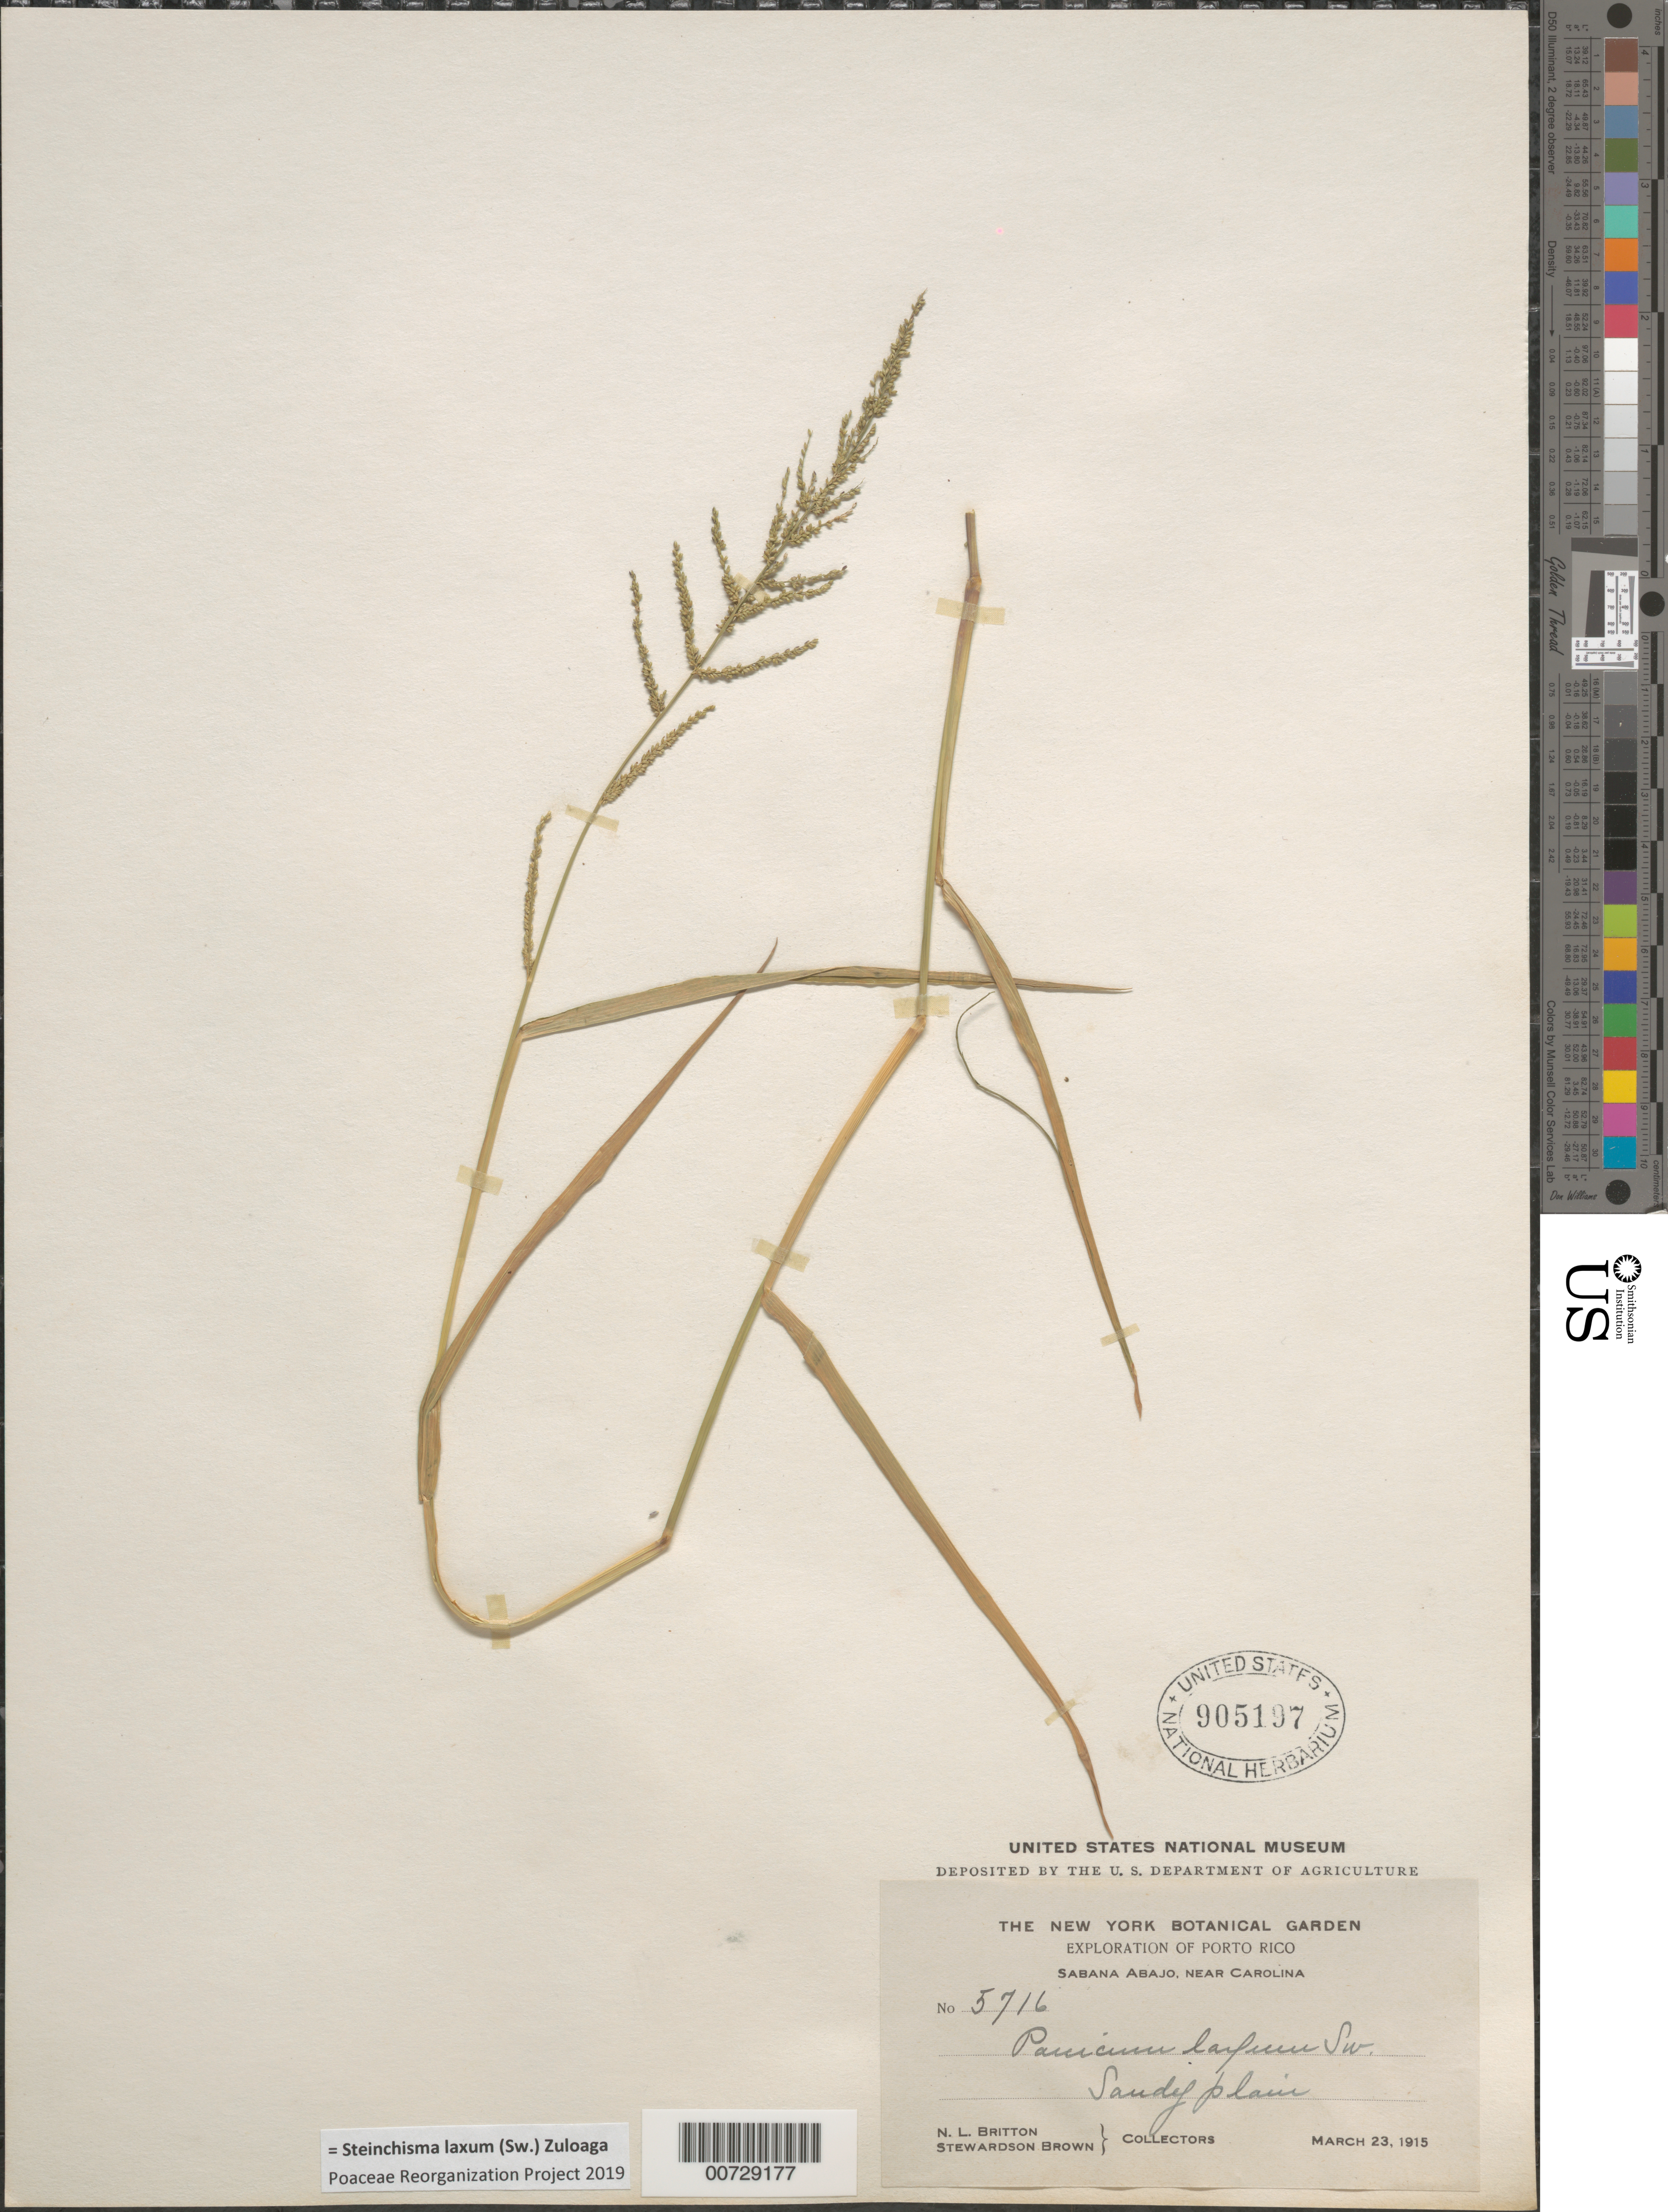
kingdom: Plantae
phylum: Tracheophyta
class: Liliopsida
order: Poales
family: Poaceae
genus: Steinchisma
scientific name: Steinchisma laxum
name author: (Sw.) Zuloaga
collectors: N. Britton & S. Brown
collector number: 5716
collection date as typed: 23 Mar 1915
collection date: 1915-03-23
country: Puerto Rico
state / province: Carolina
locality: Sabana Abajo, near Carolina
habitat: Sandy plain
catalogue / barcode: US 905197